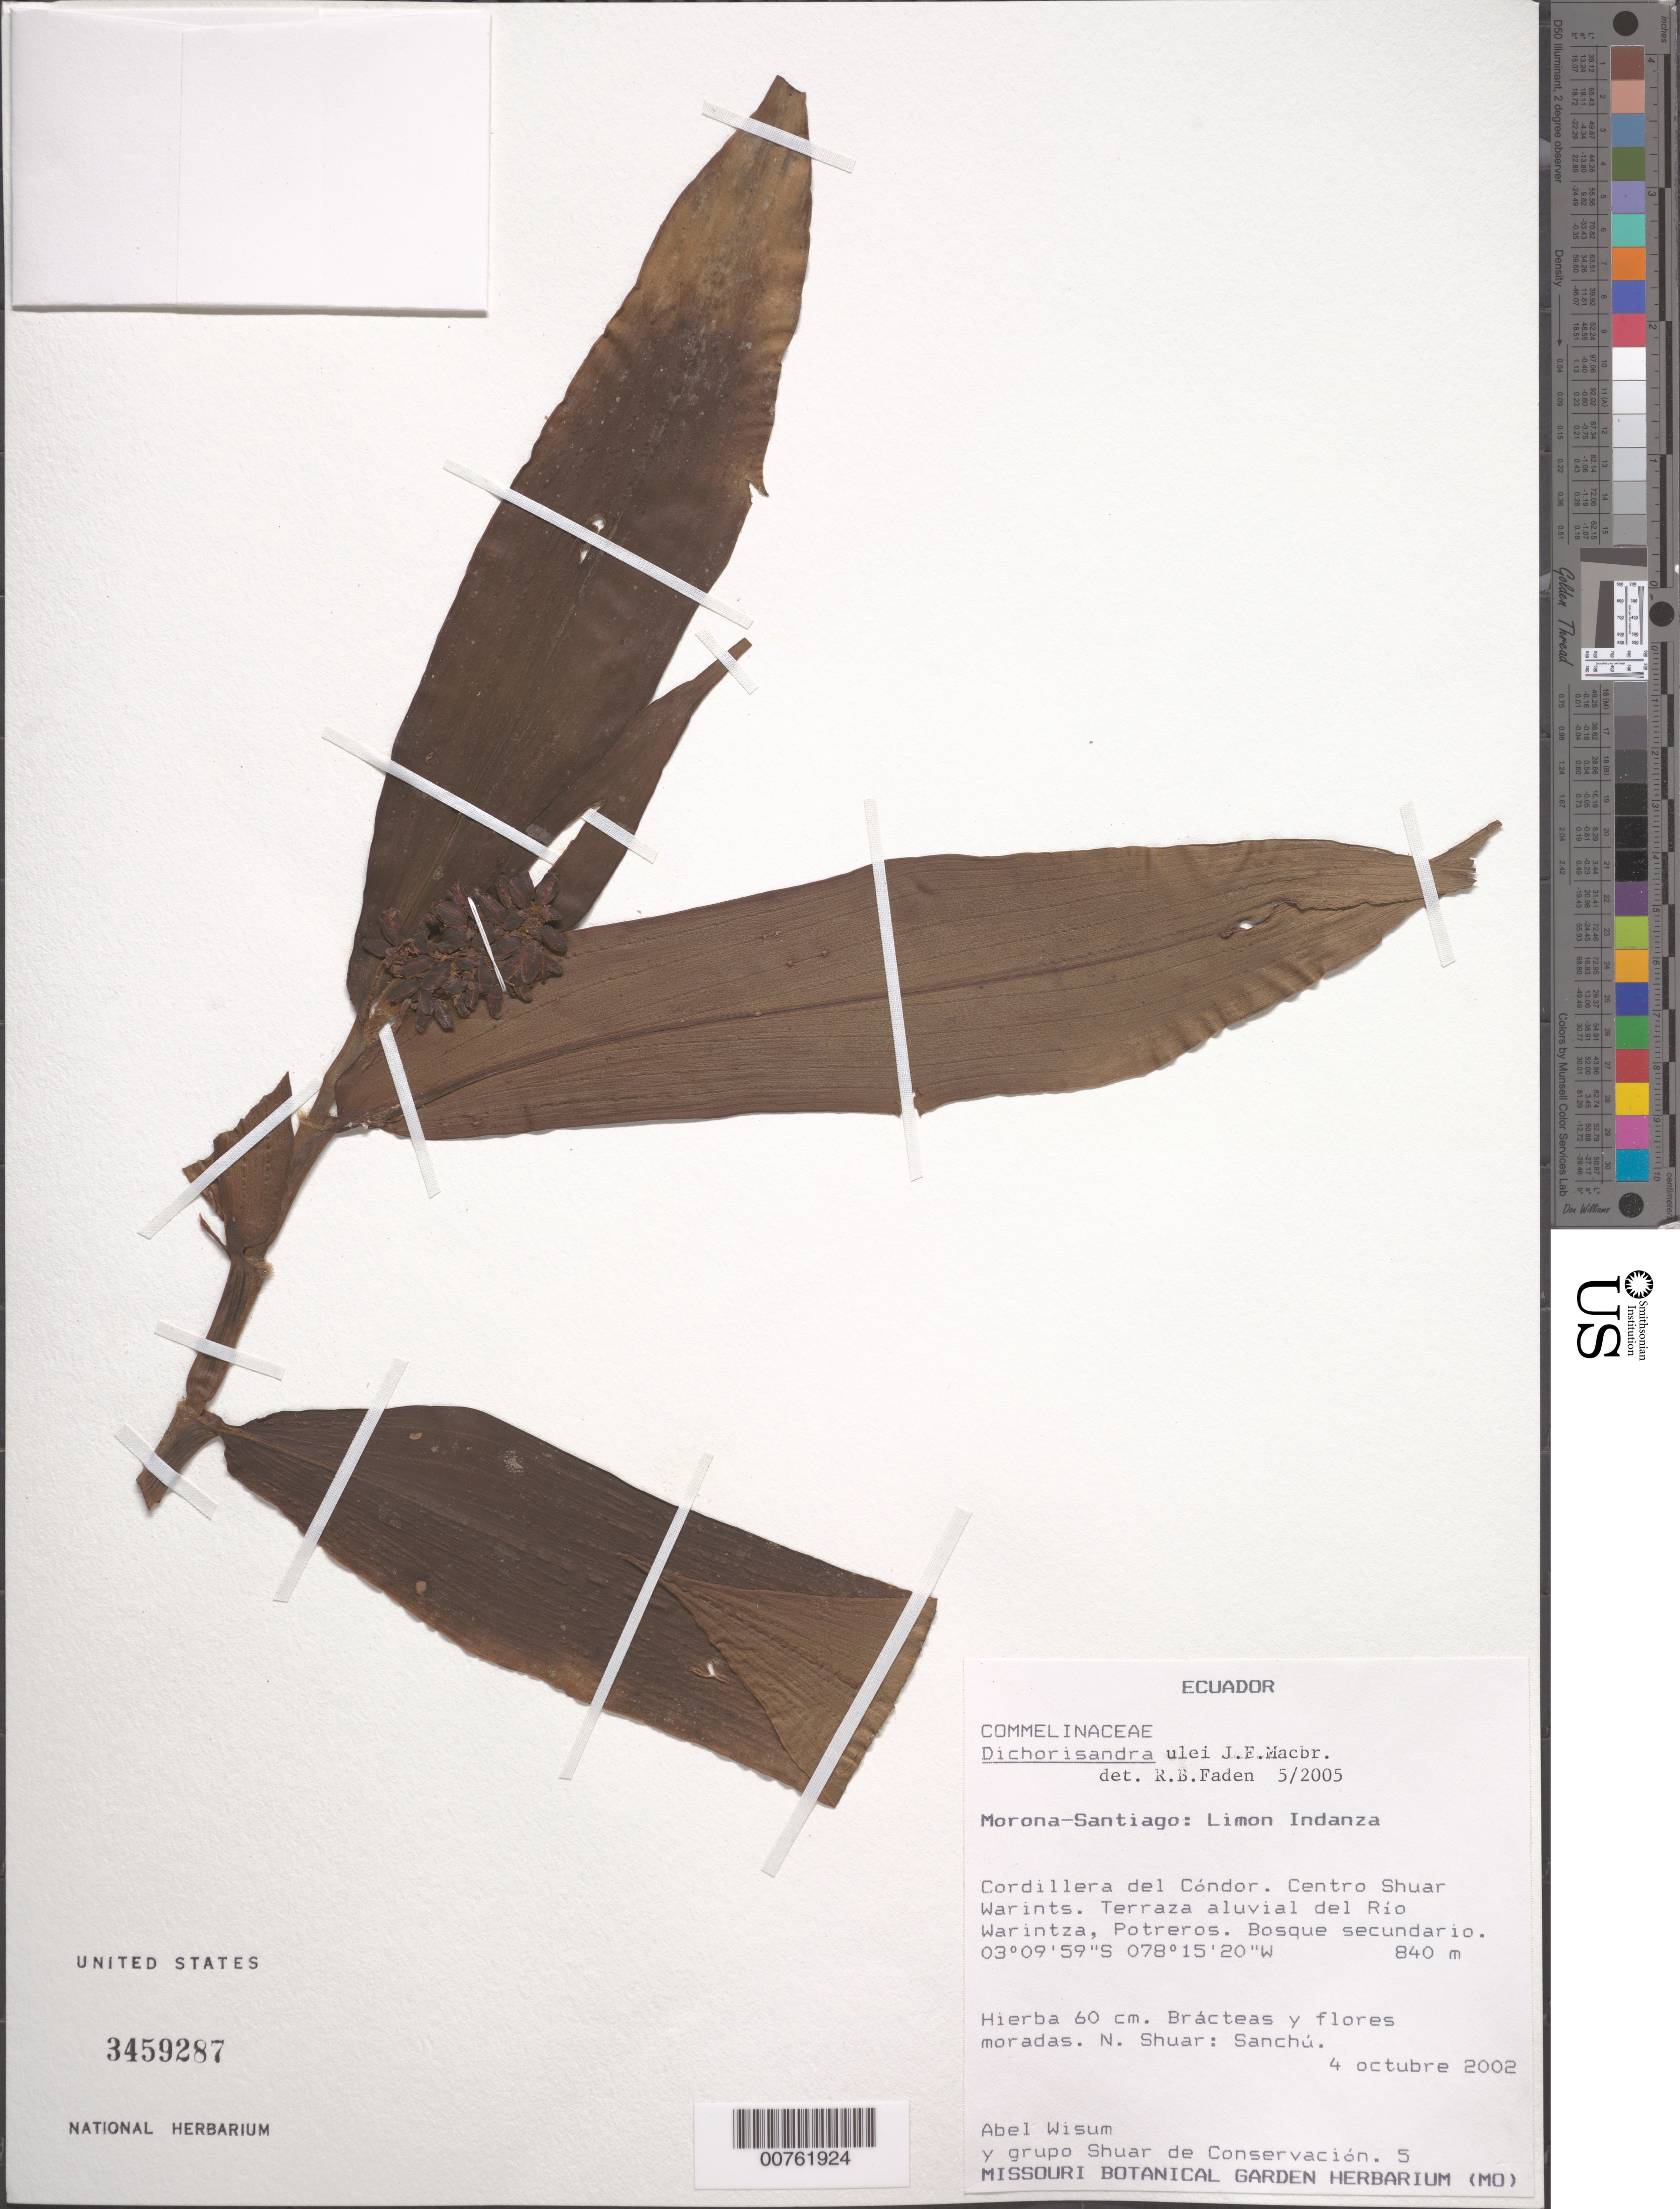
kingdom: Plantae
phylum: Tracheophyta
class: Liliopsida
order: Commelinales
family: Commelinaceae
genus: Dichorisandra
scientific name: Dichorisandra ulei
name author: J.F. Macbr.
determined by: Faden, Robert B., (US), Smithsonian Institution - National Museum of Natural History (UNITED STATES)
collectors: A. Wisum et al.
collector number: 5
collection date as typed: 04 Oct 2002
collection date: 2002-10-04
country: Ecuador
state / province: Morona-Santiago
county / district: Limon Indanza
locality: Cordillera del Condor. Centro Shuar Warints. Terraza aluvial del Rio Warintza, Potreros.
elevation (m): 840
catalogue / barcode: US 3459287